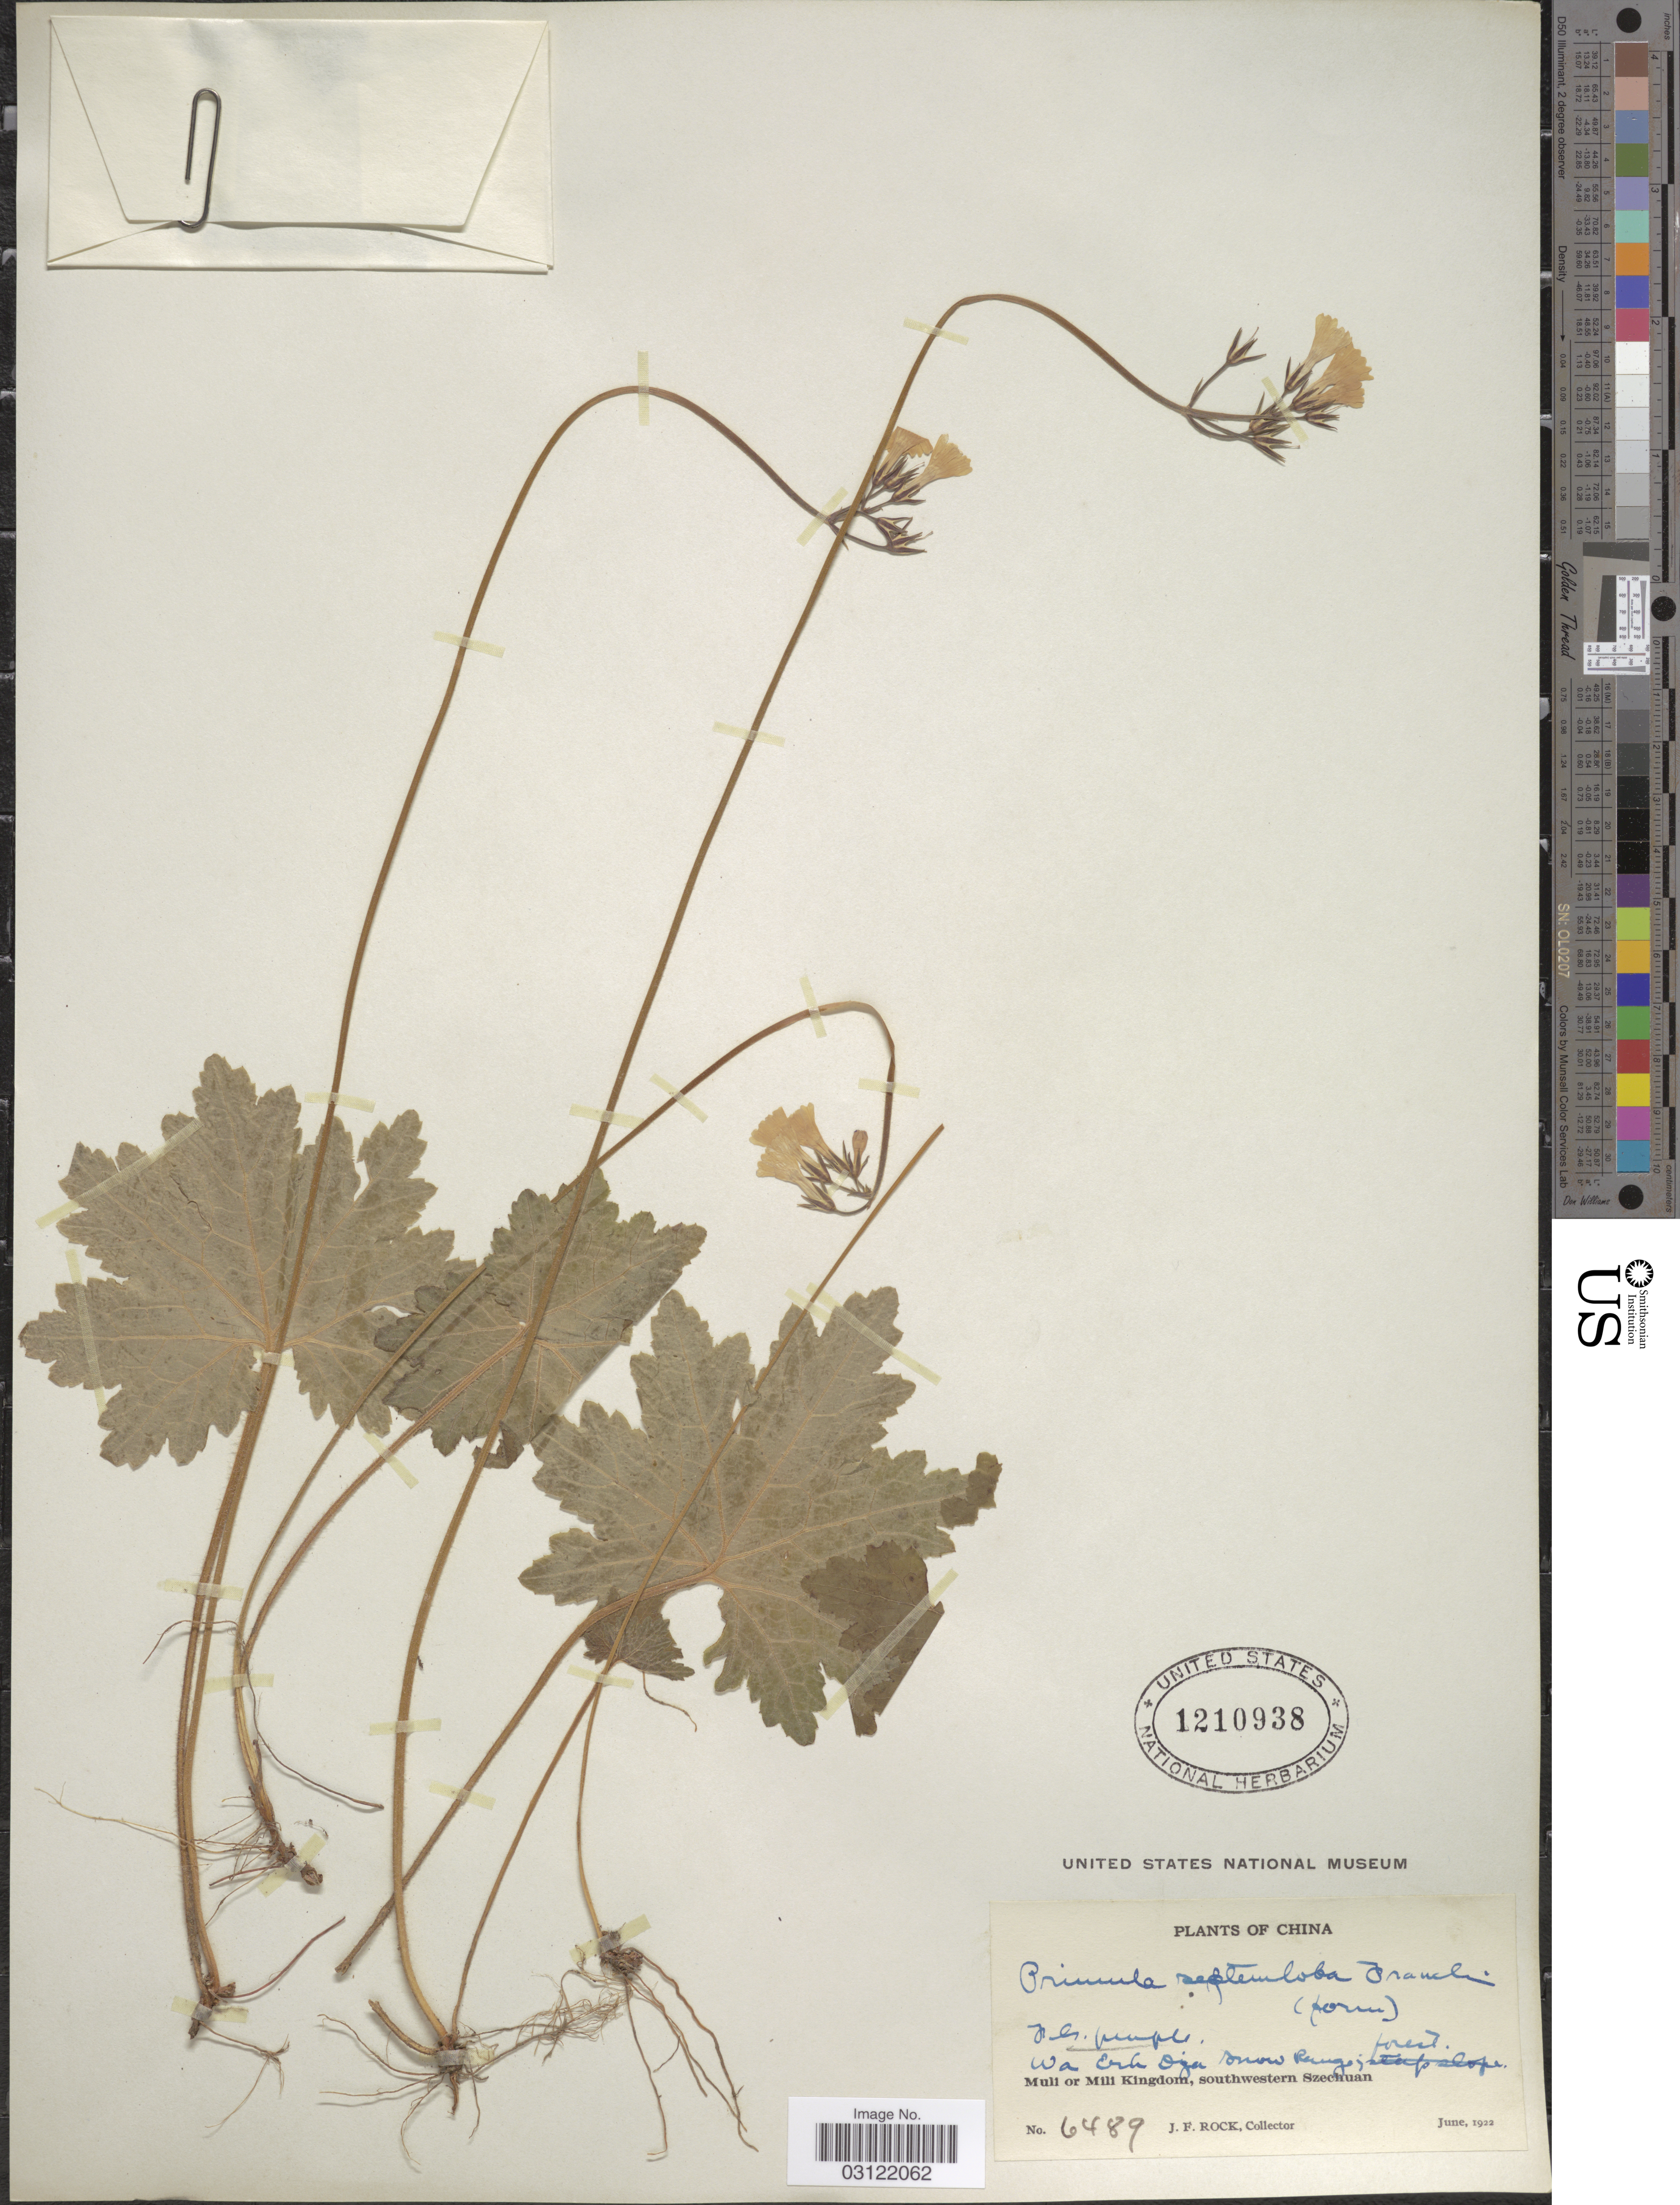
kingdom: Plantae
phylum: Tracheophyta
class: Magnoliopsida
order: Ericales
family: Primulaceae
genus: Primula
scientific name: Primula septemloba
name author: Franch.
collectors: J. Rock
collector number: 6489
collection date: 1922-06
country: China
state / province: Sichuan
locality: Wa Erh Oja Snow Range; Muli or Mili Kingdom, southwestern Szechuan.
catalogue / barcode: US 1210938